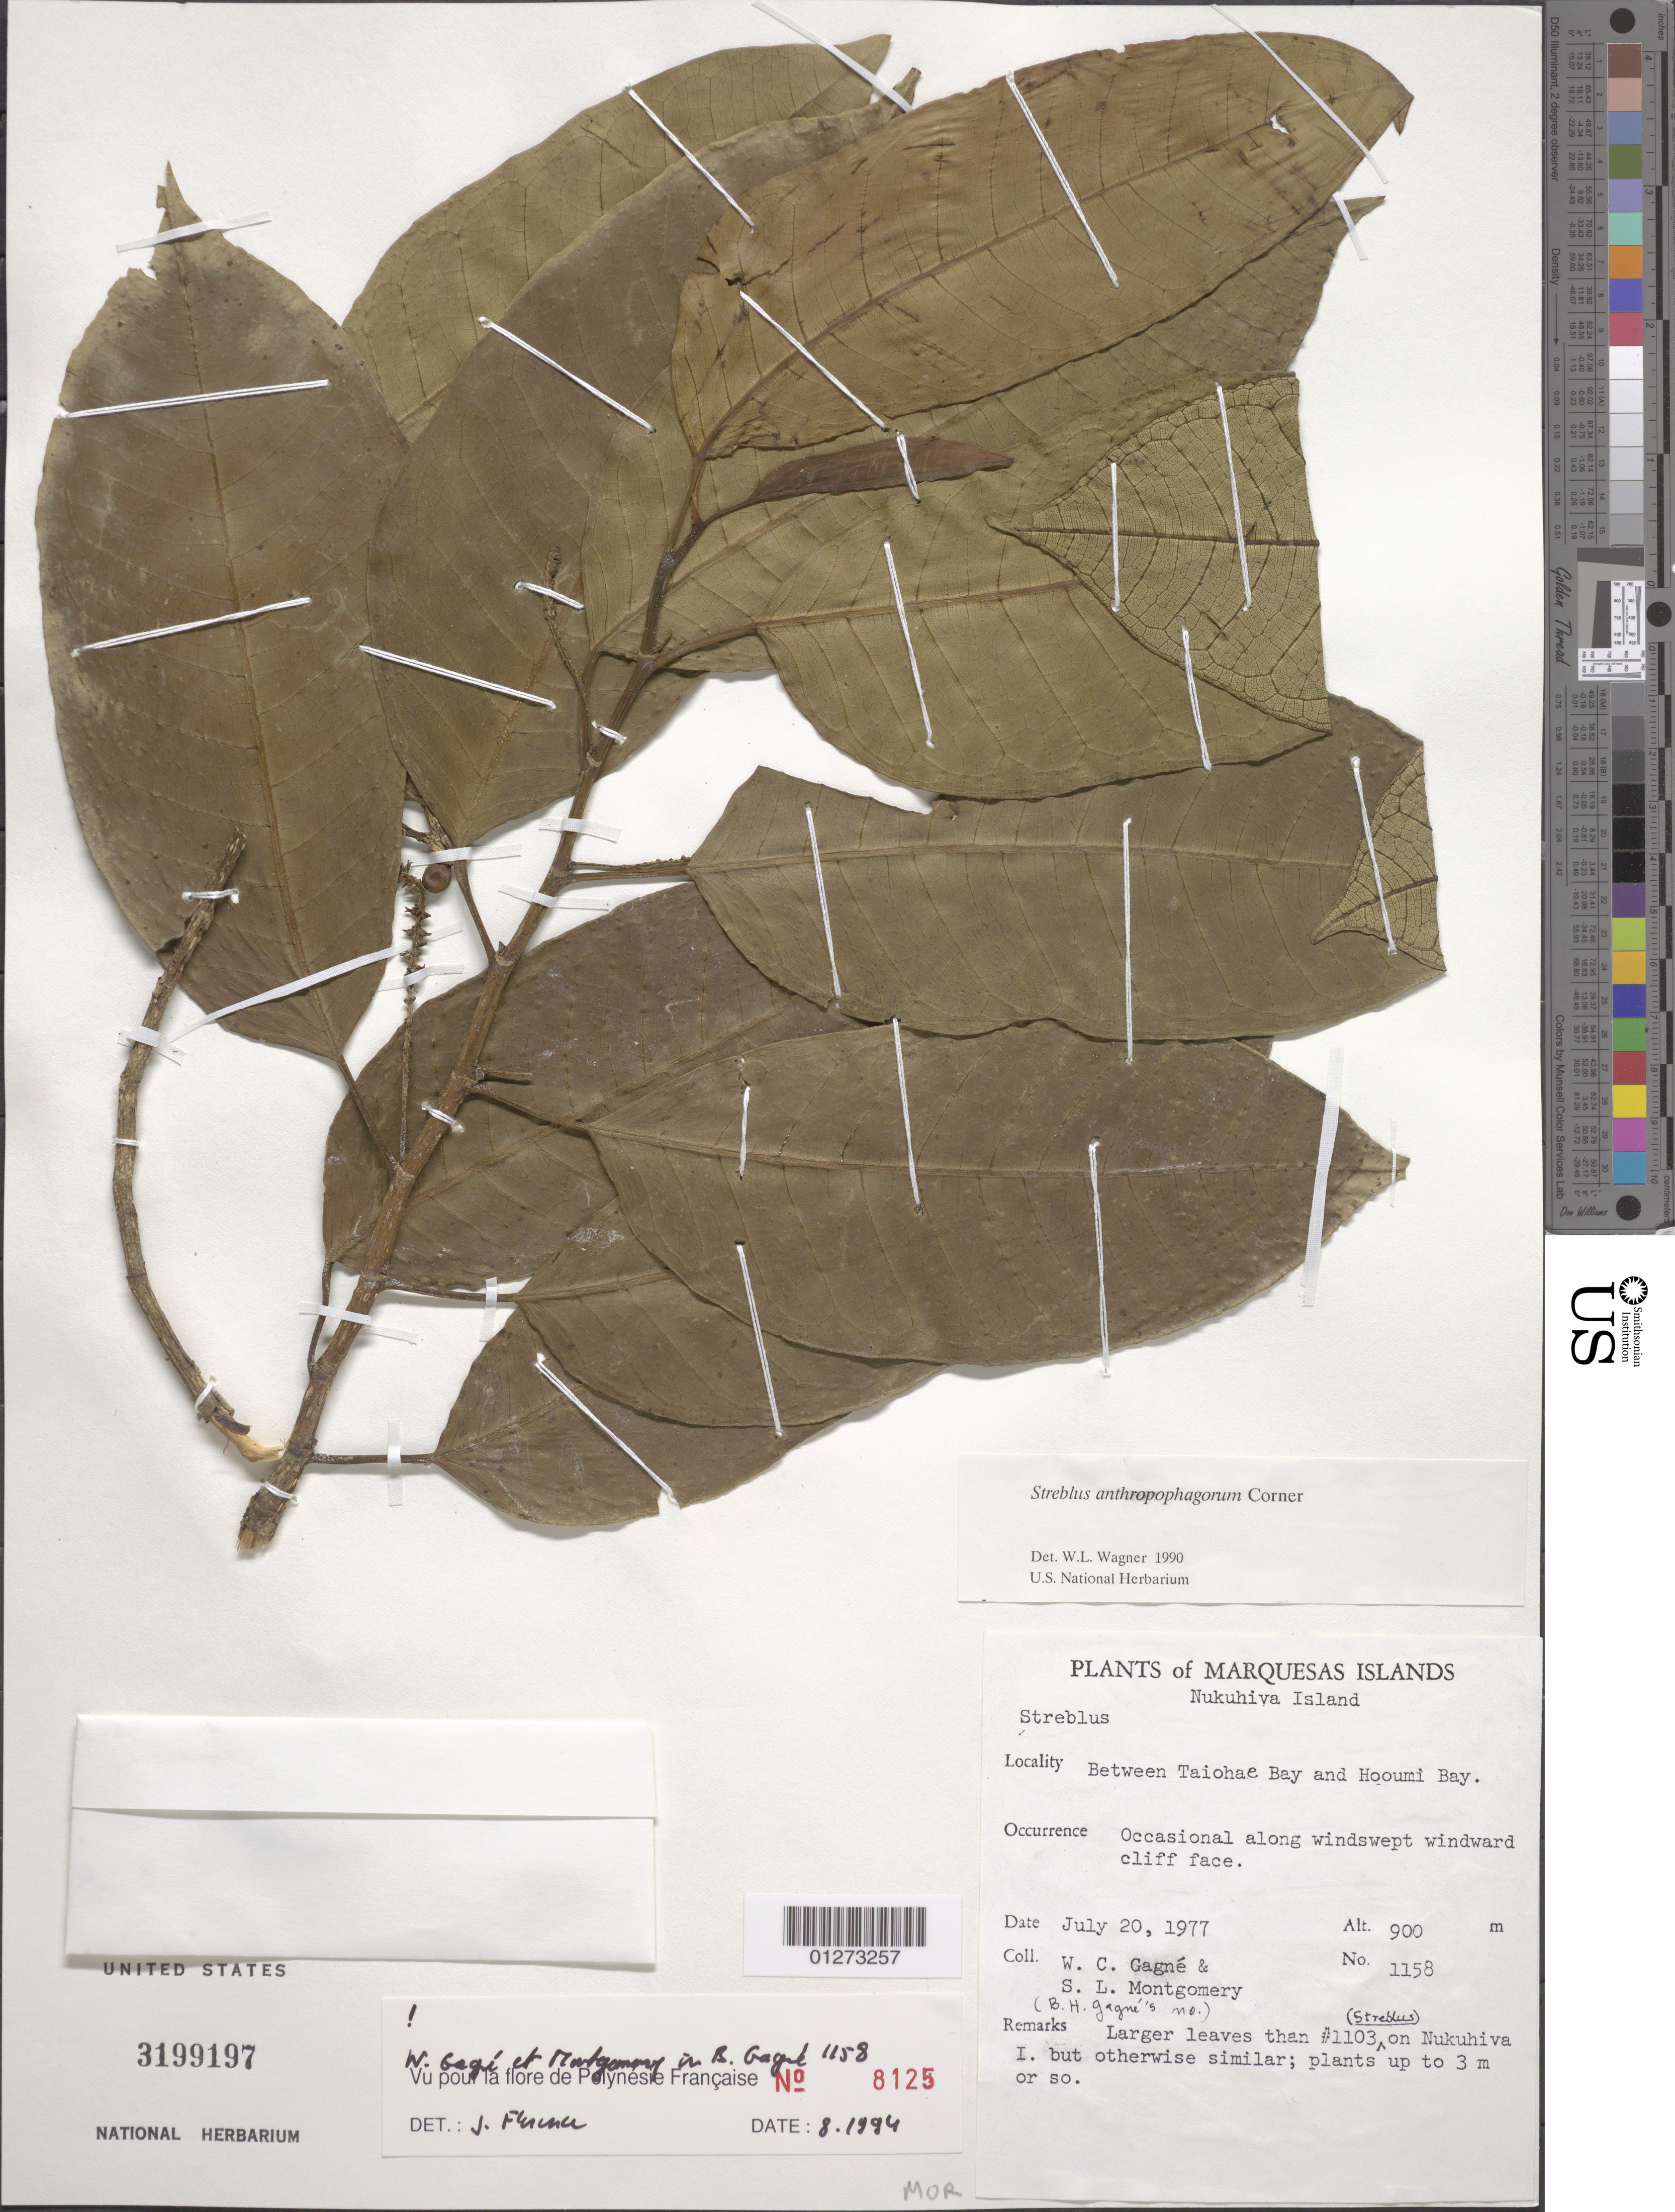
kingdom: Plantae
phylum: Tracheophyta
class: Magnoliopsida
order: Rosales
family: Moraceae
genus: Paratrophis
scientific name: Paratrophis anthropophagorum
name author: (Seem.) Benth. & Hook. f. ex Drake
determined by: Wagner, W. L., (BOT), Smithsonian Institution - National Museum of Natural History (UNITED STATES)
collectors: B. H. Gagné & S. Montgomery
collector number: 1158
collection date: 1977-07-20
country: French Polynesia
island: Nuku Hiva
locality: between Taiohae Bay and Hooumi Bay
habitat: Occasional along windward cliff face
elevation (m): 900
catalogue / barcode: US 3199197